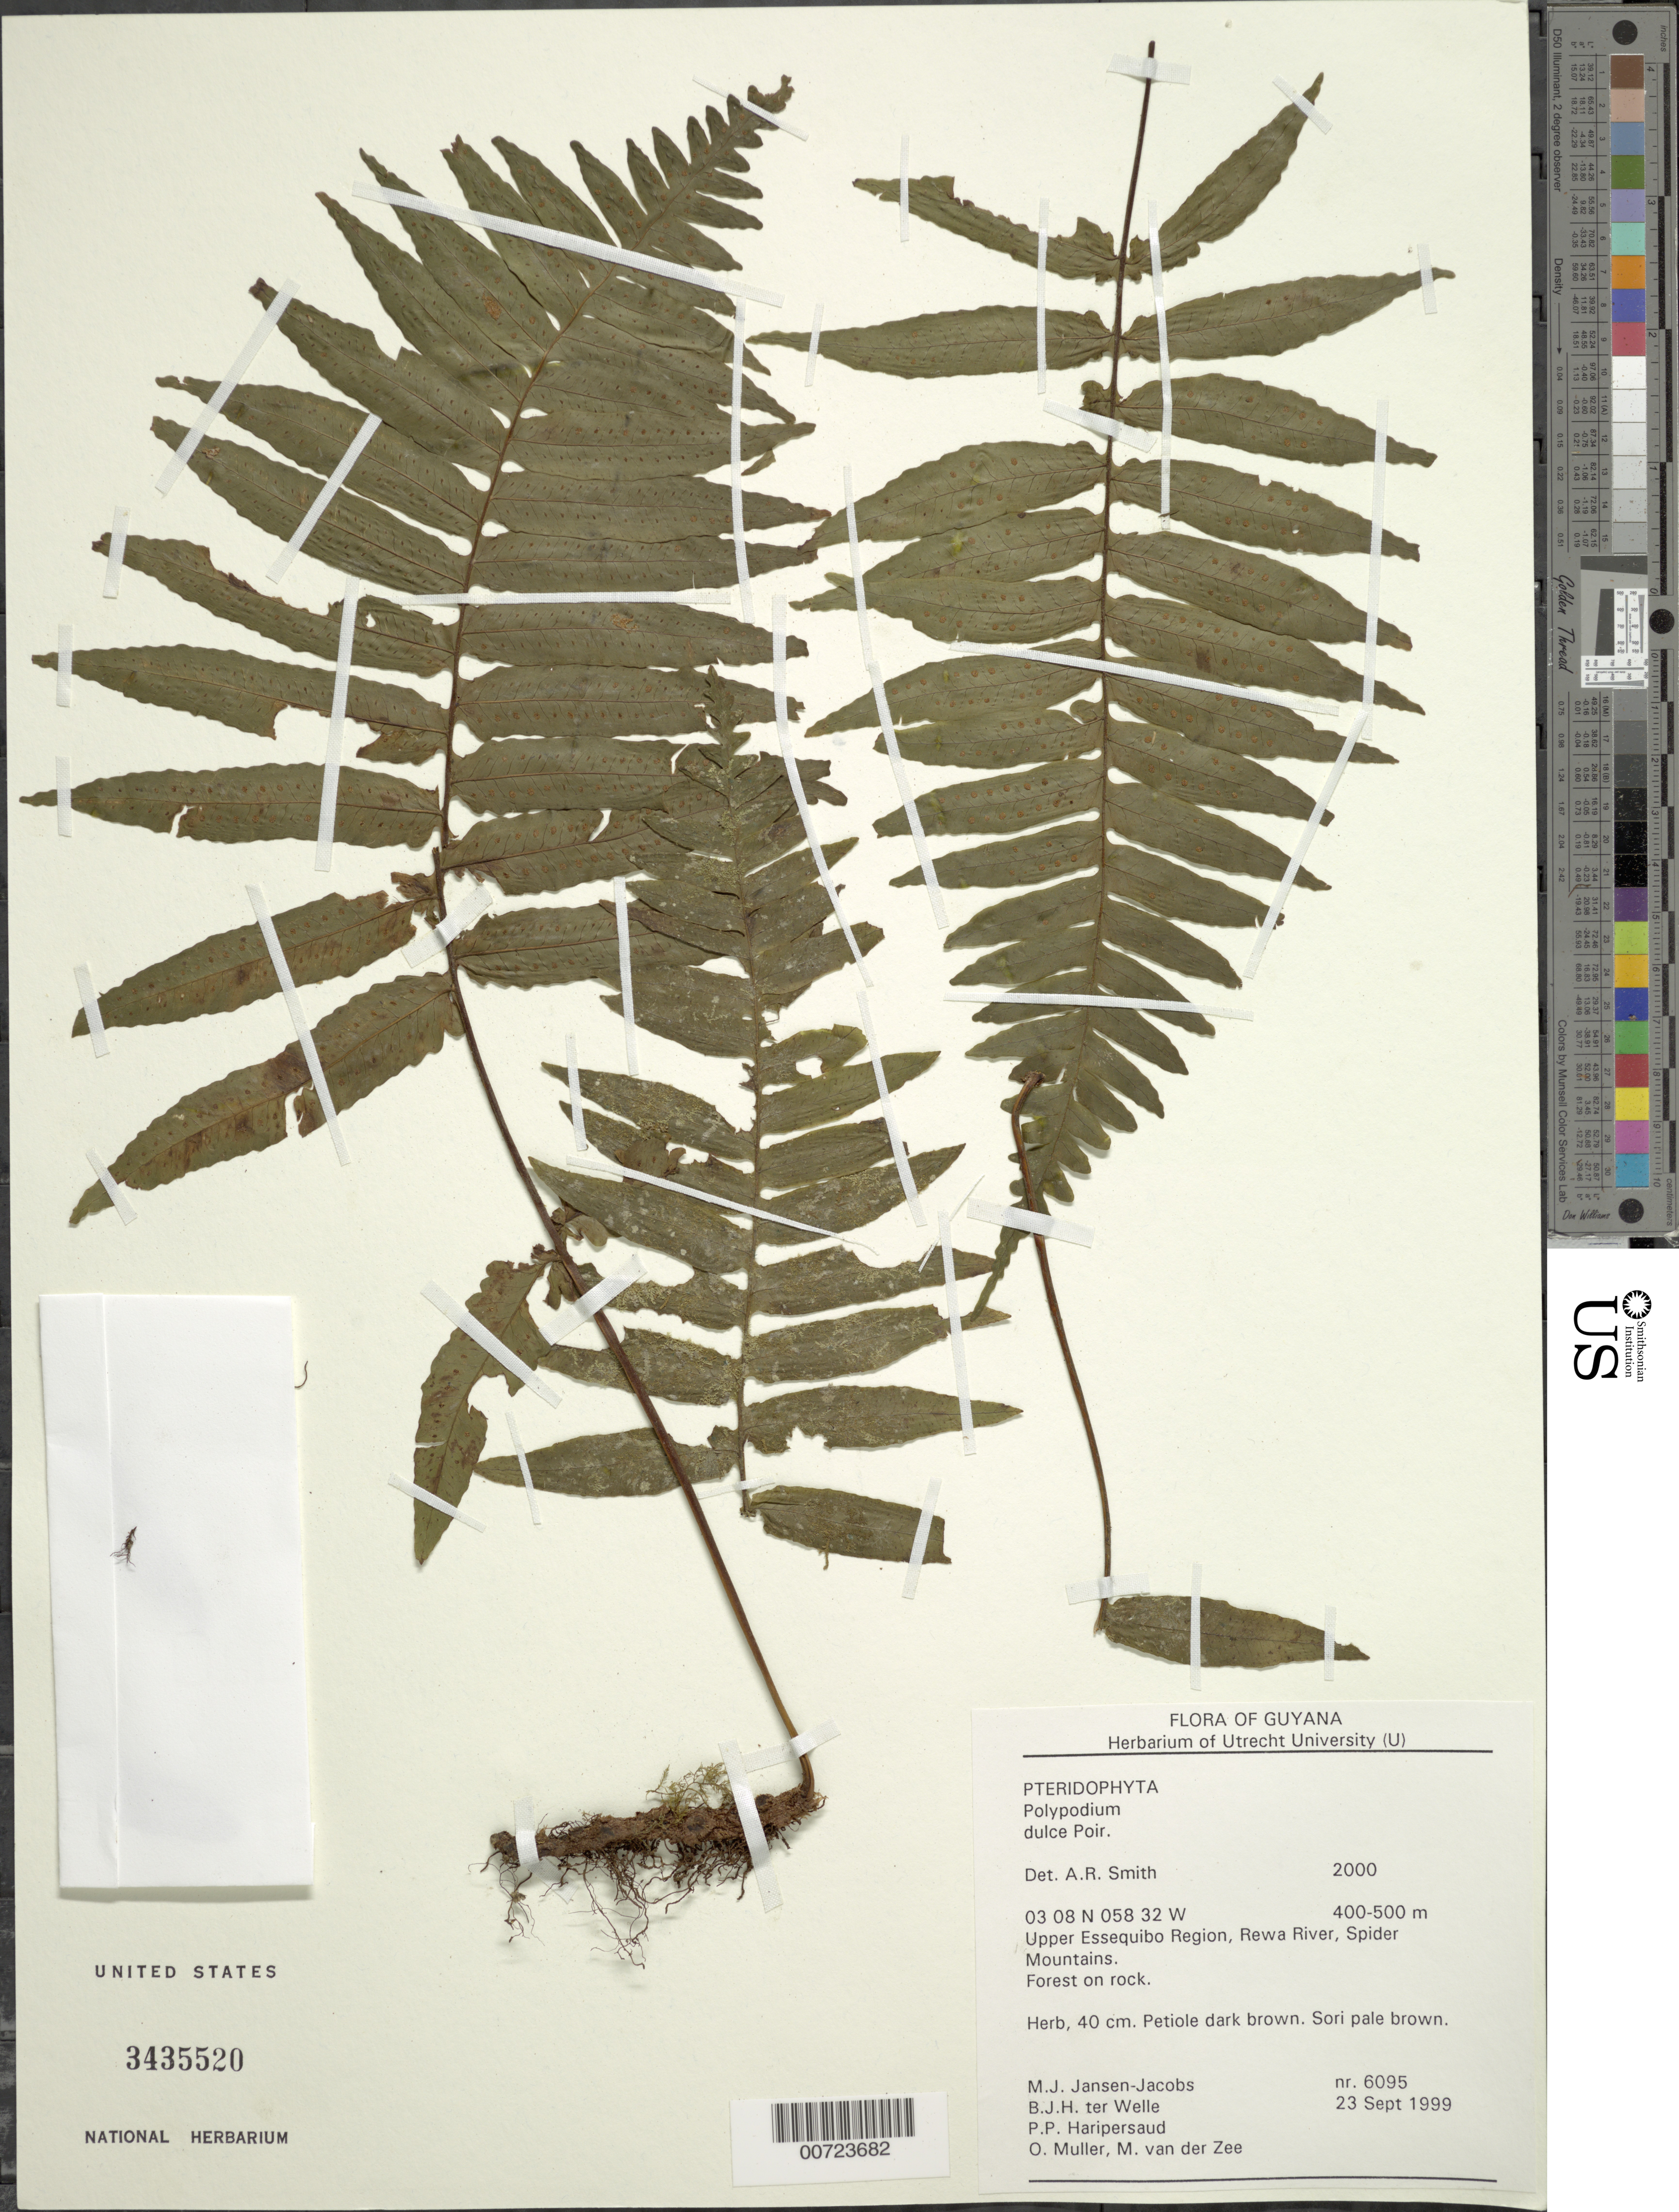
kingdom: Plantae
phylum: Tracheophyta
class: Polypodiopsida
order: Polypodiales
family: Polypodiaceae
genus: Polypodium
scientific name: Polypodium dulce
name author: Poir.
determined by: Smith, Alan R., (UC)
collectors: M. J. Jansen-Jacobs, B. Welle, P. Haripersaud, O. Muller & M. van der Zee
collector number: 6095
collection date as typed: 23-Sep-99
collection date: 1999-09-23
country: Guyana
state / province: U. Takutu-U. Essequibo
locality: Rewa River, Spider Mts., Upper Essequibo Region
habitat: Forest on rock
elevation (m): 400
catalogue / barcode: US 3435520